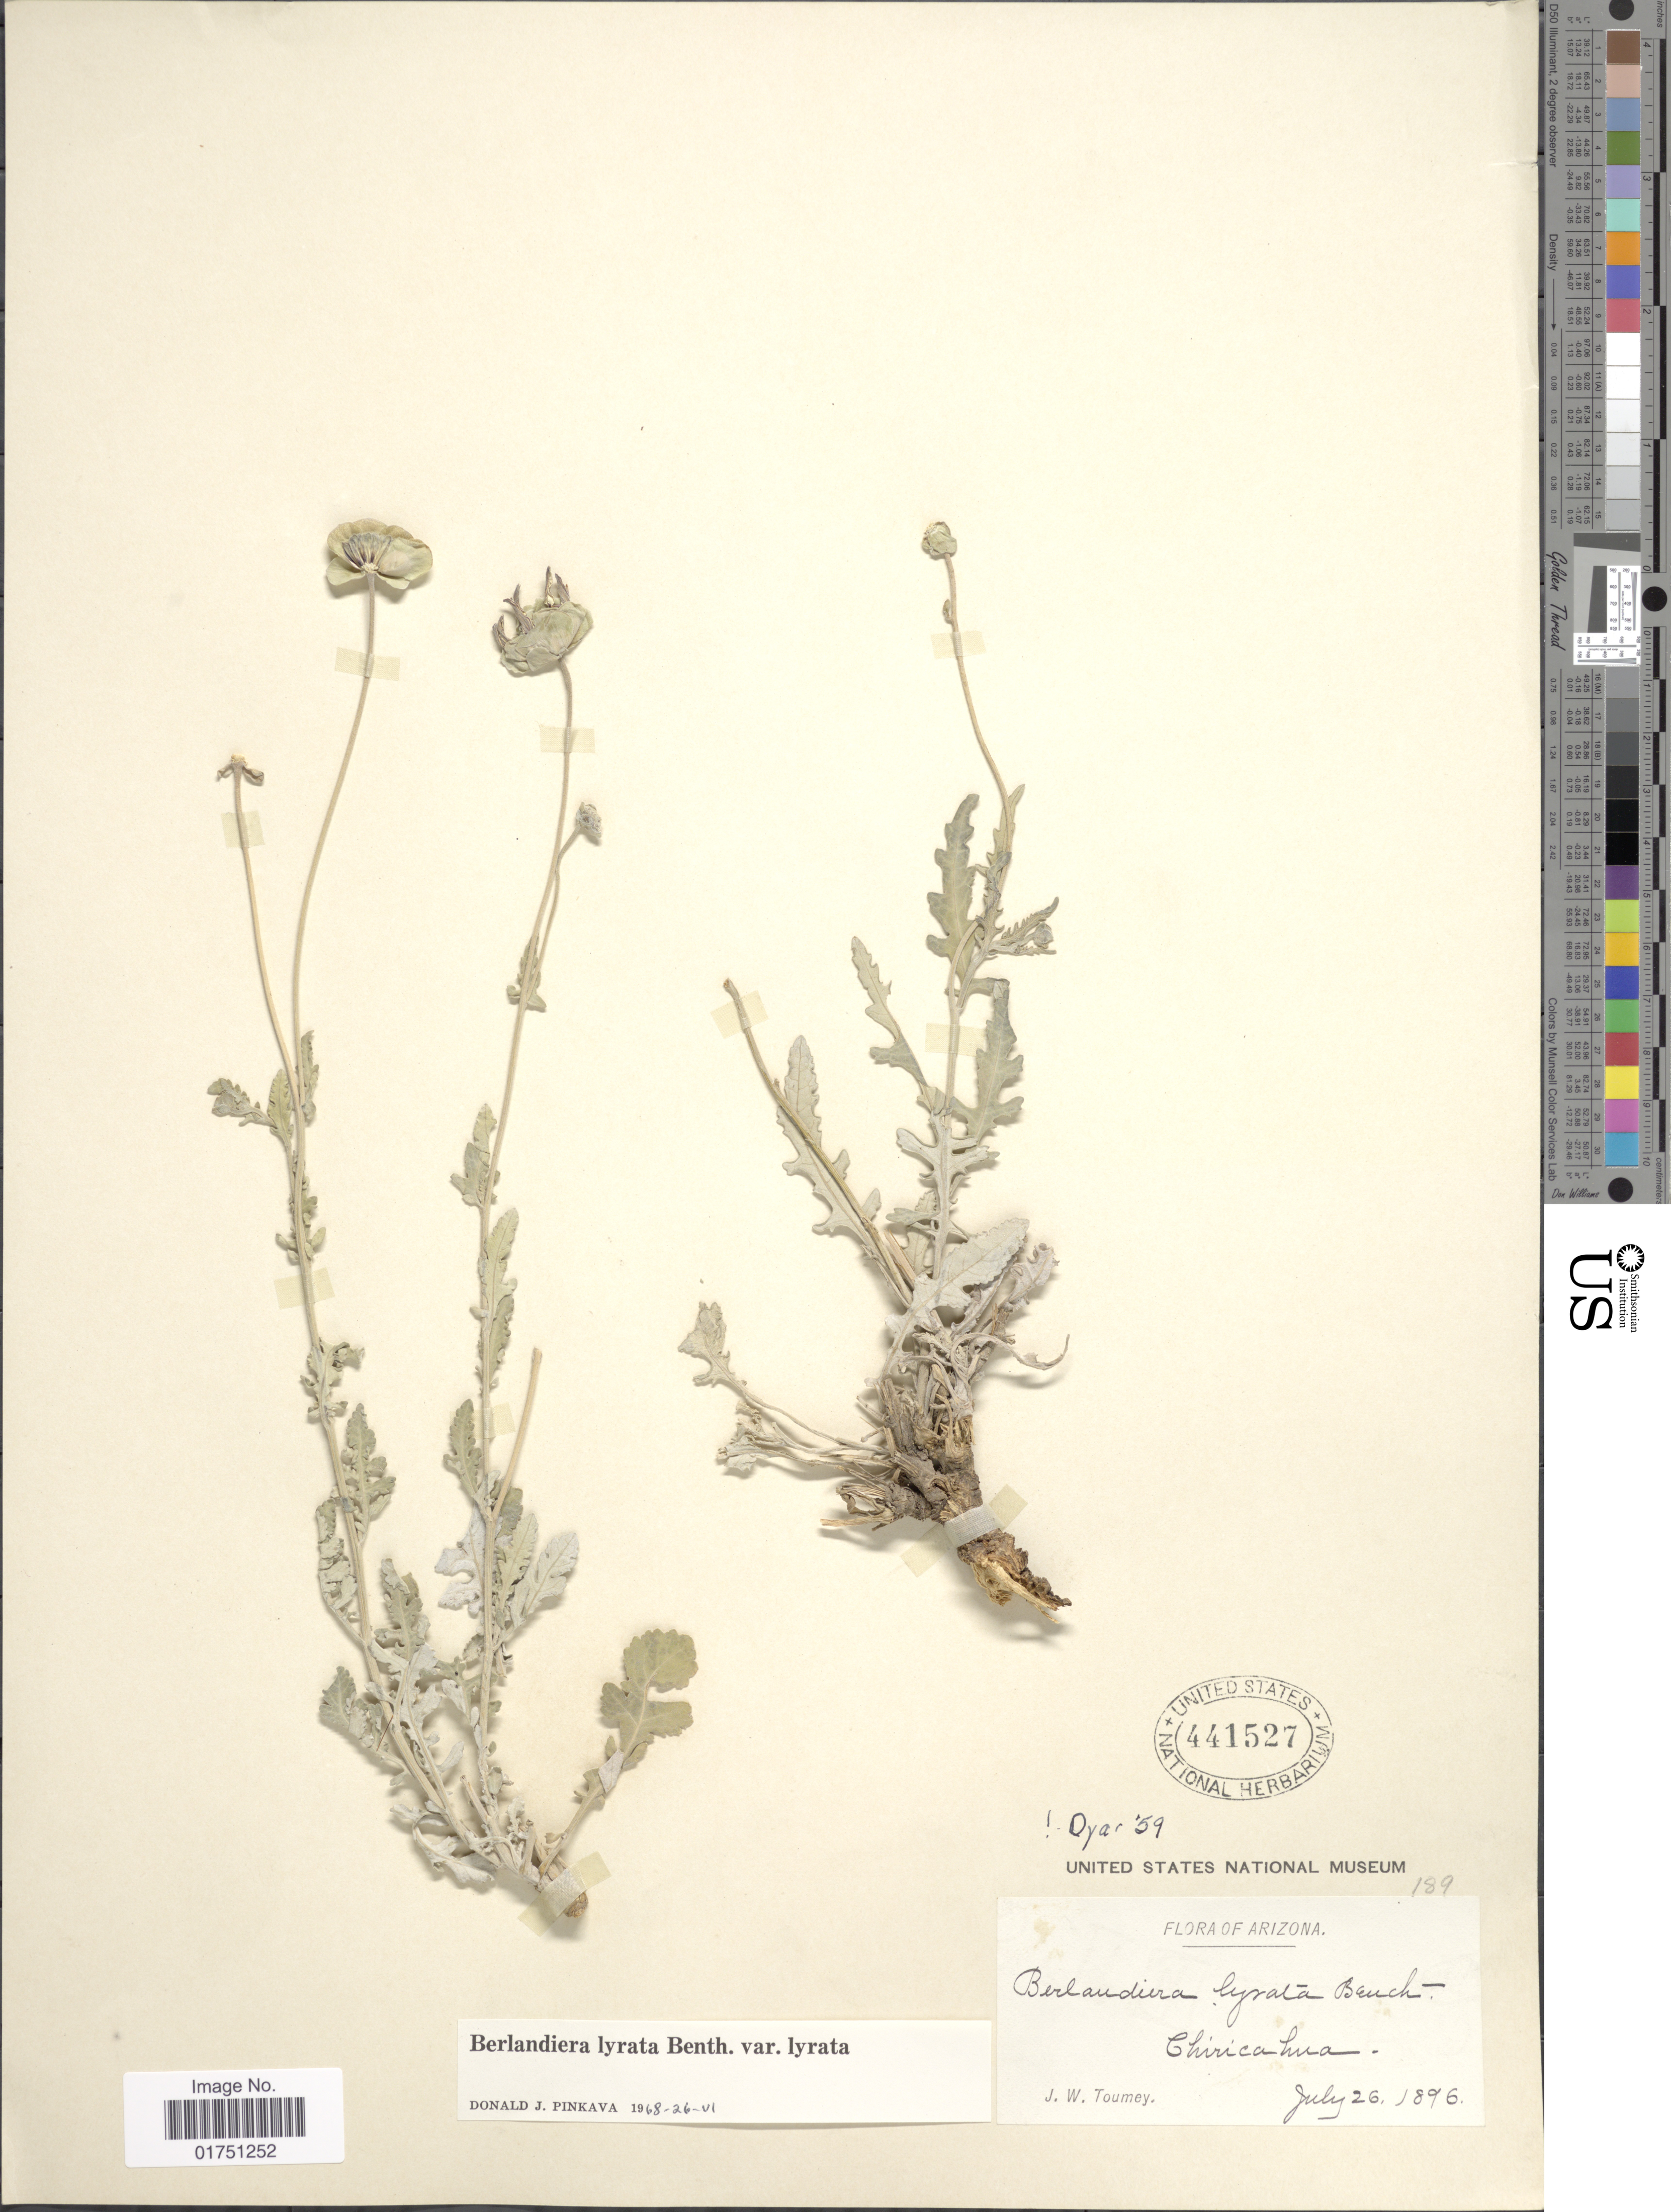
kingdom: Plantae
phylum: Tracheophyta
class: Magnoliopsida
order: Asterales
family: Asteraceae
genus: Berlandiera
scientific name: Berlandiera lyrata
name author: Benth.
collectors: J. W. Toumey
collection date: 1896-07-26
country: United States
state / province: Arizona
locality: Chiricahua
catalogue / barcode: US 441527